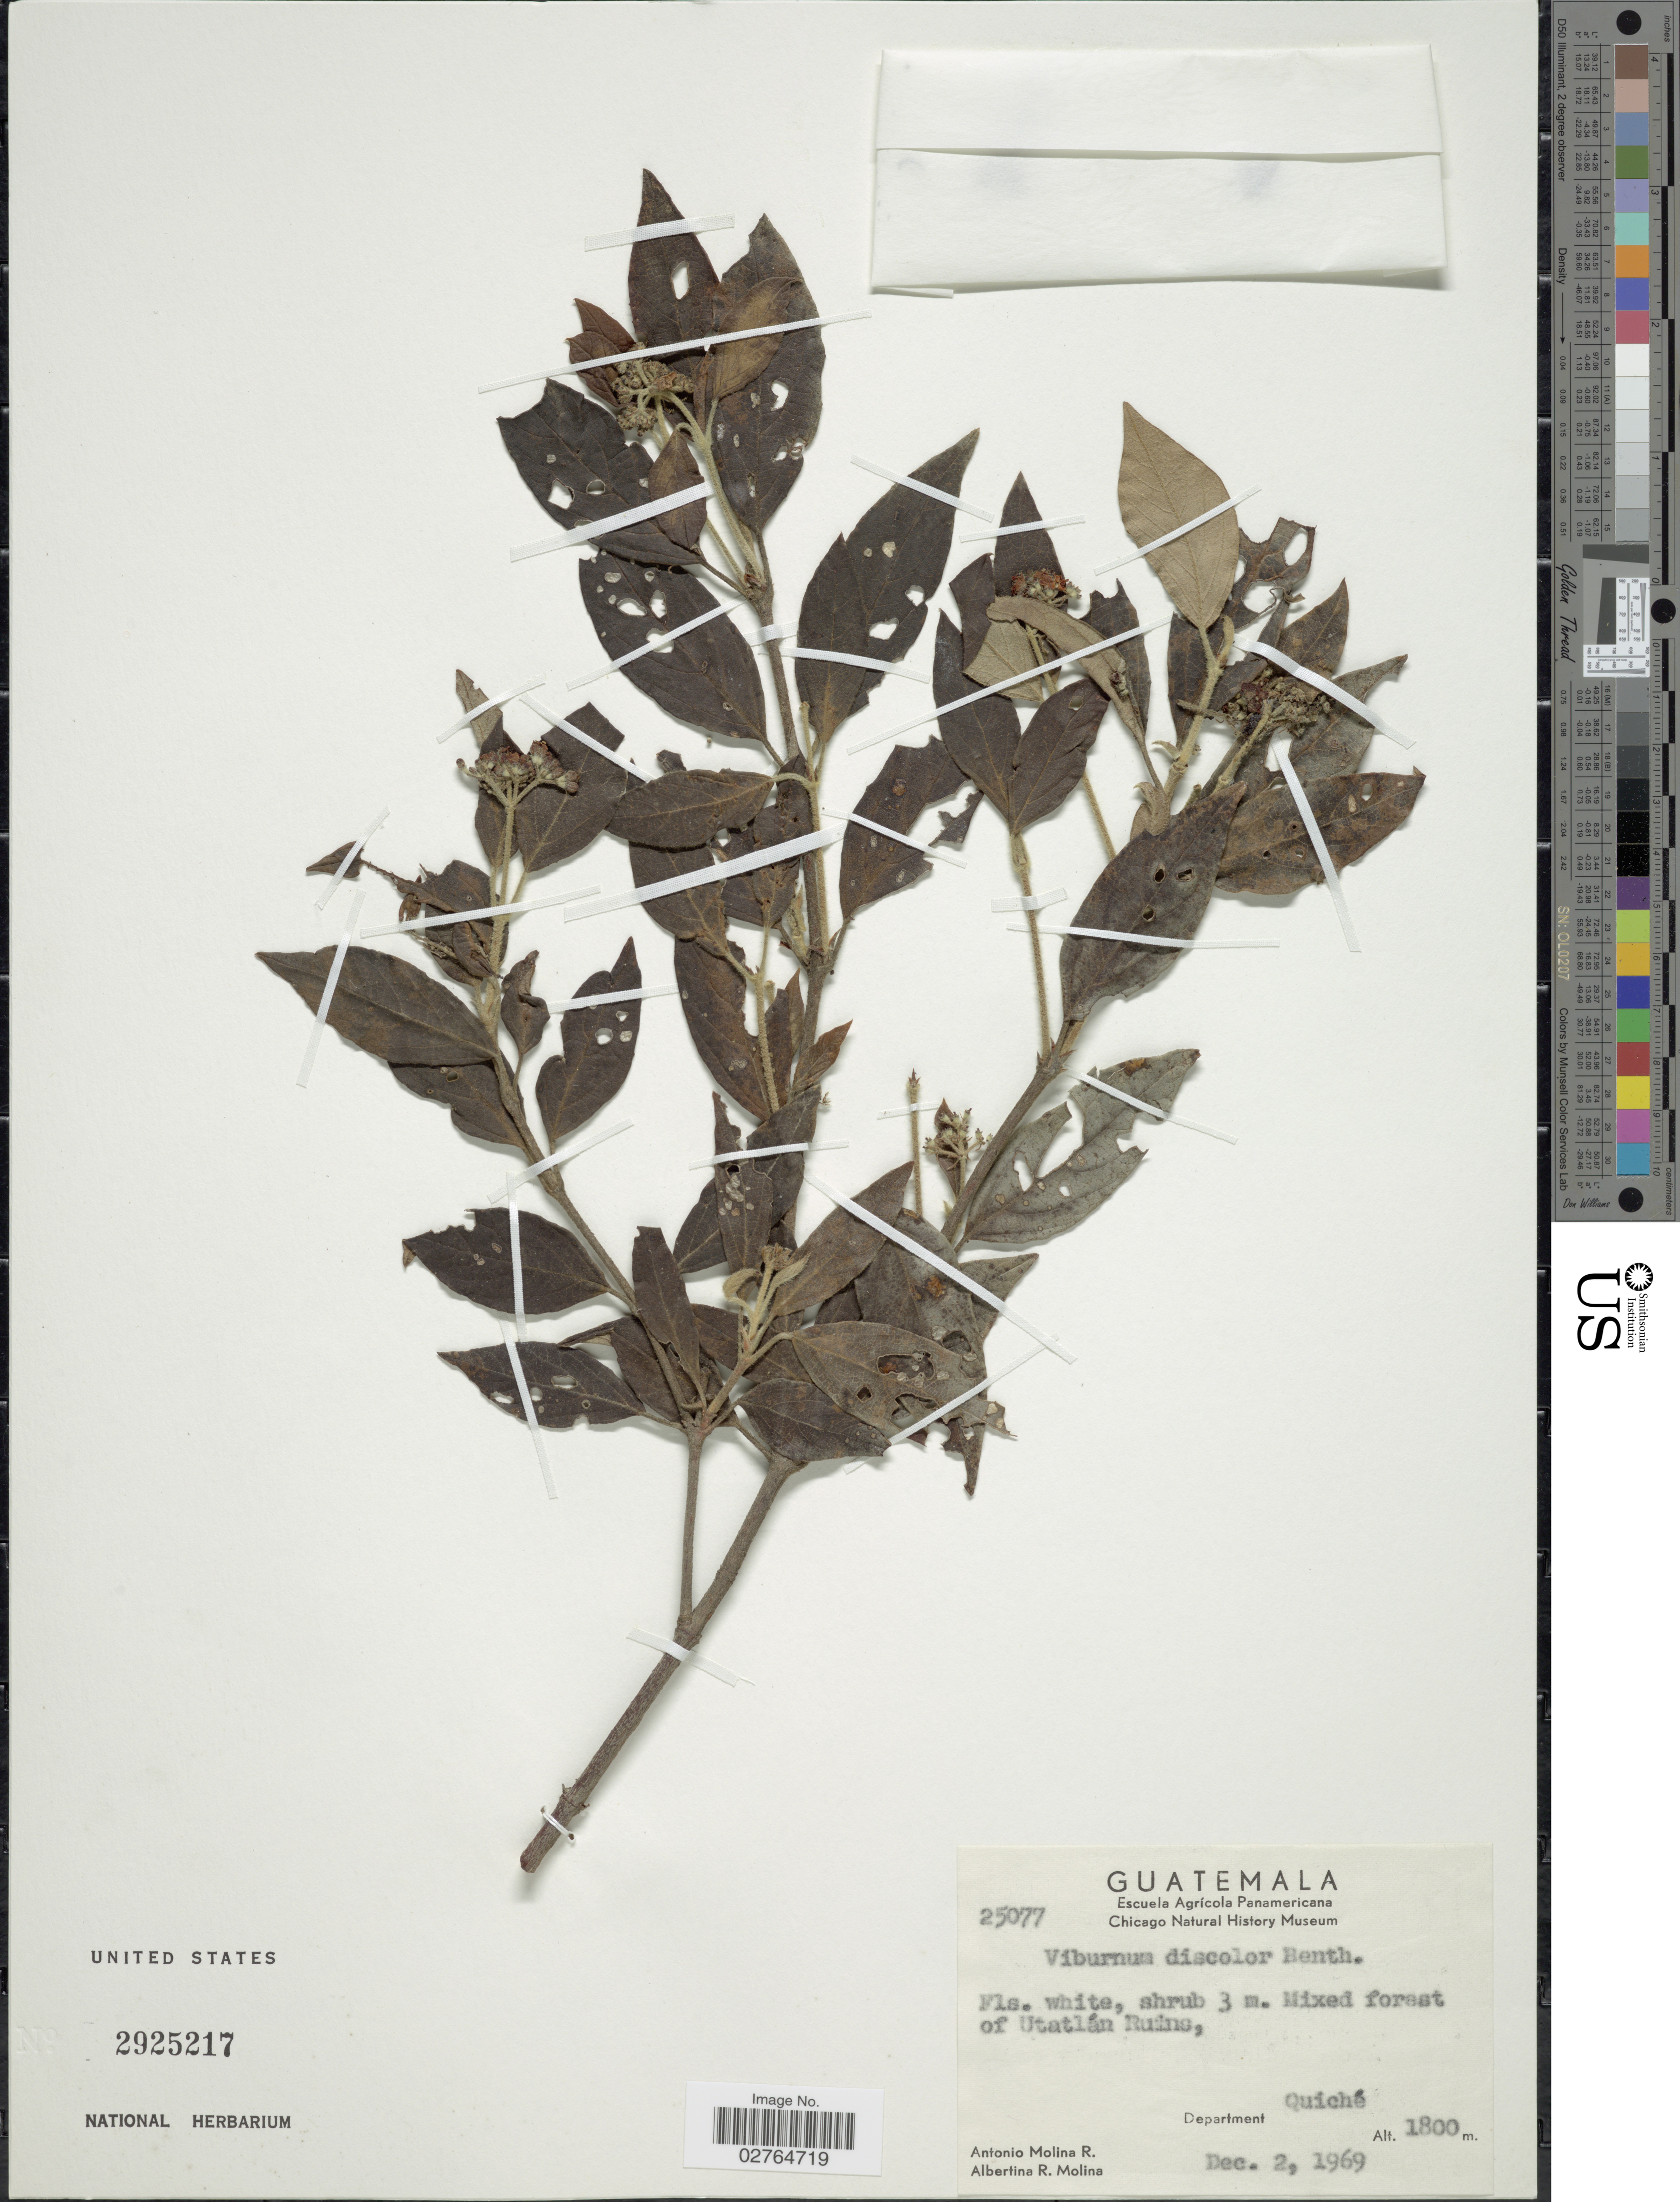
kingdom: Plantae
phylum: Tracheophyta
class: Magnoliopsida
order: Dipsacales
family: Viburnaceae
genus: Viburnum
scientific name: Viburnum discolor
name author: Benth.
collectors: A. Molina R. & A. R. Molina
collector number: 25077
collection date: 1969-12-02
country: Guatemala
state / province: El Quiché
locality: Mixed forest of Utatlán Ruins. Department Quiché.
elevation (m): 1800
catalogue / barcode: US 2925217